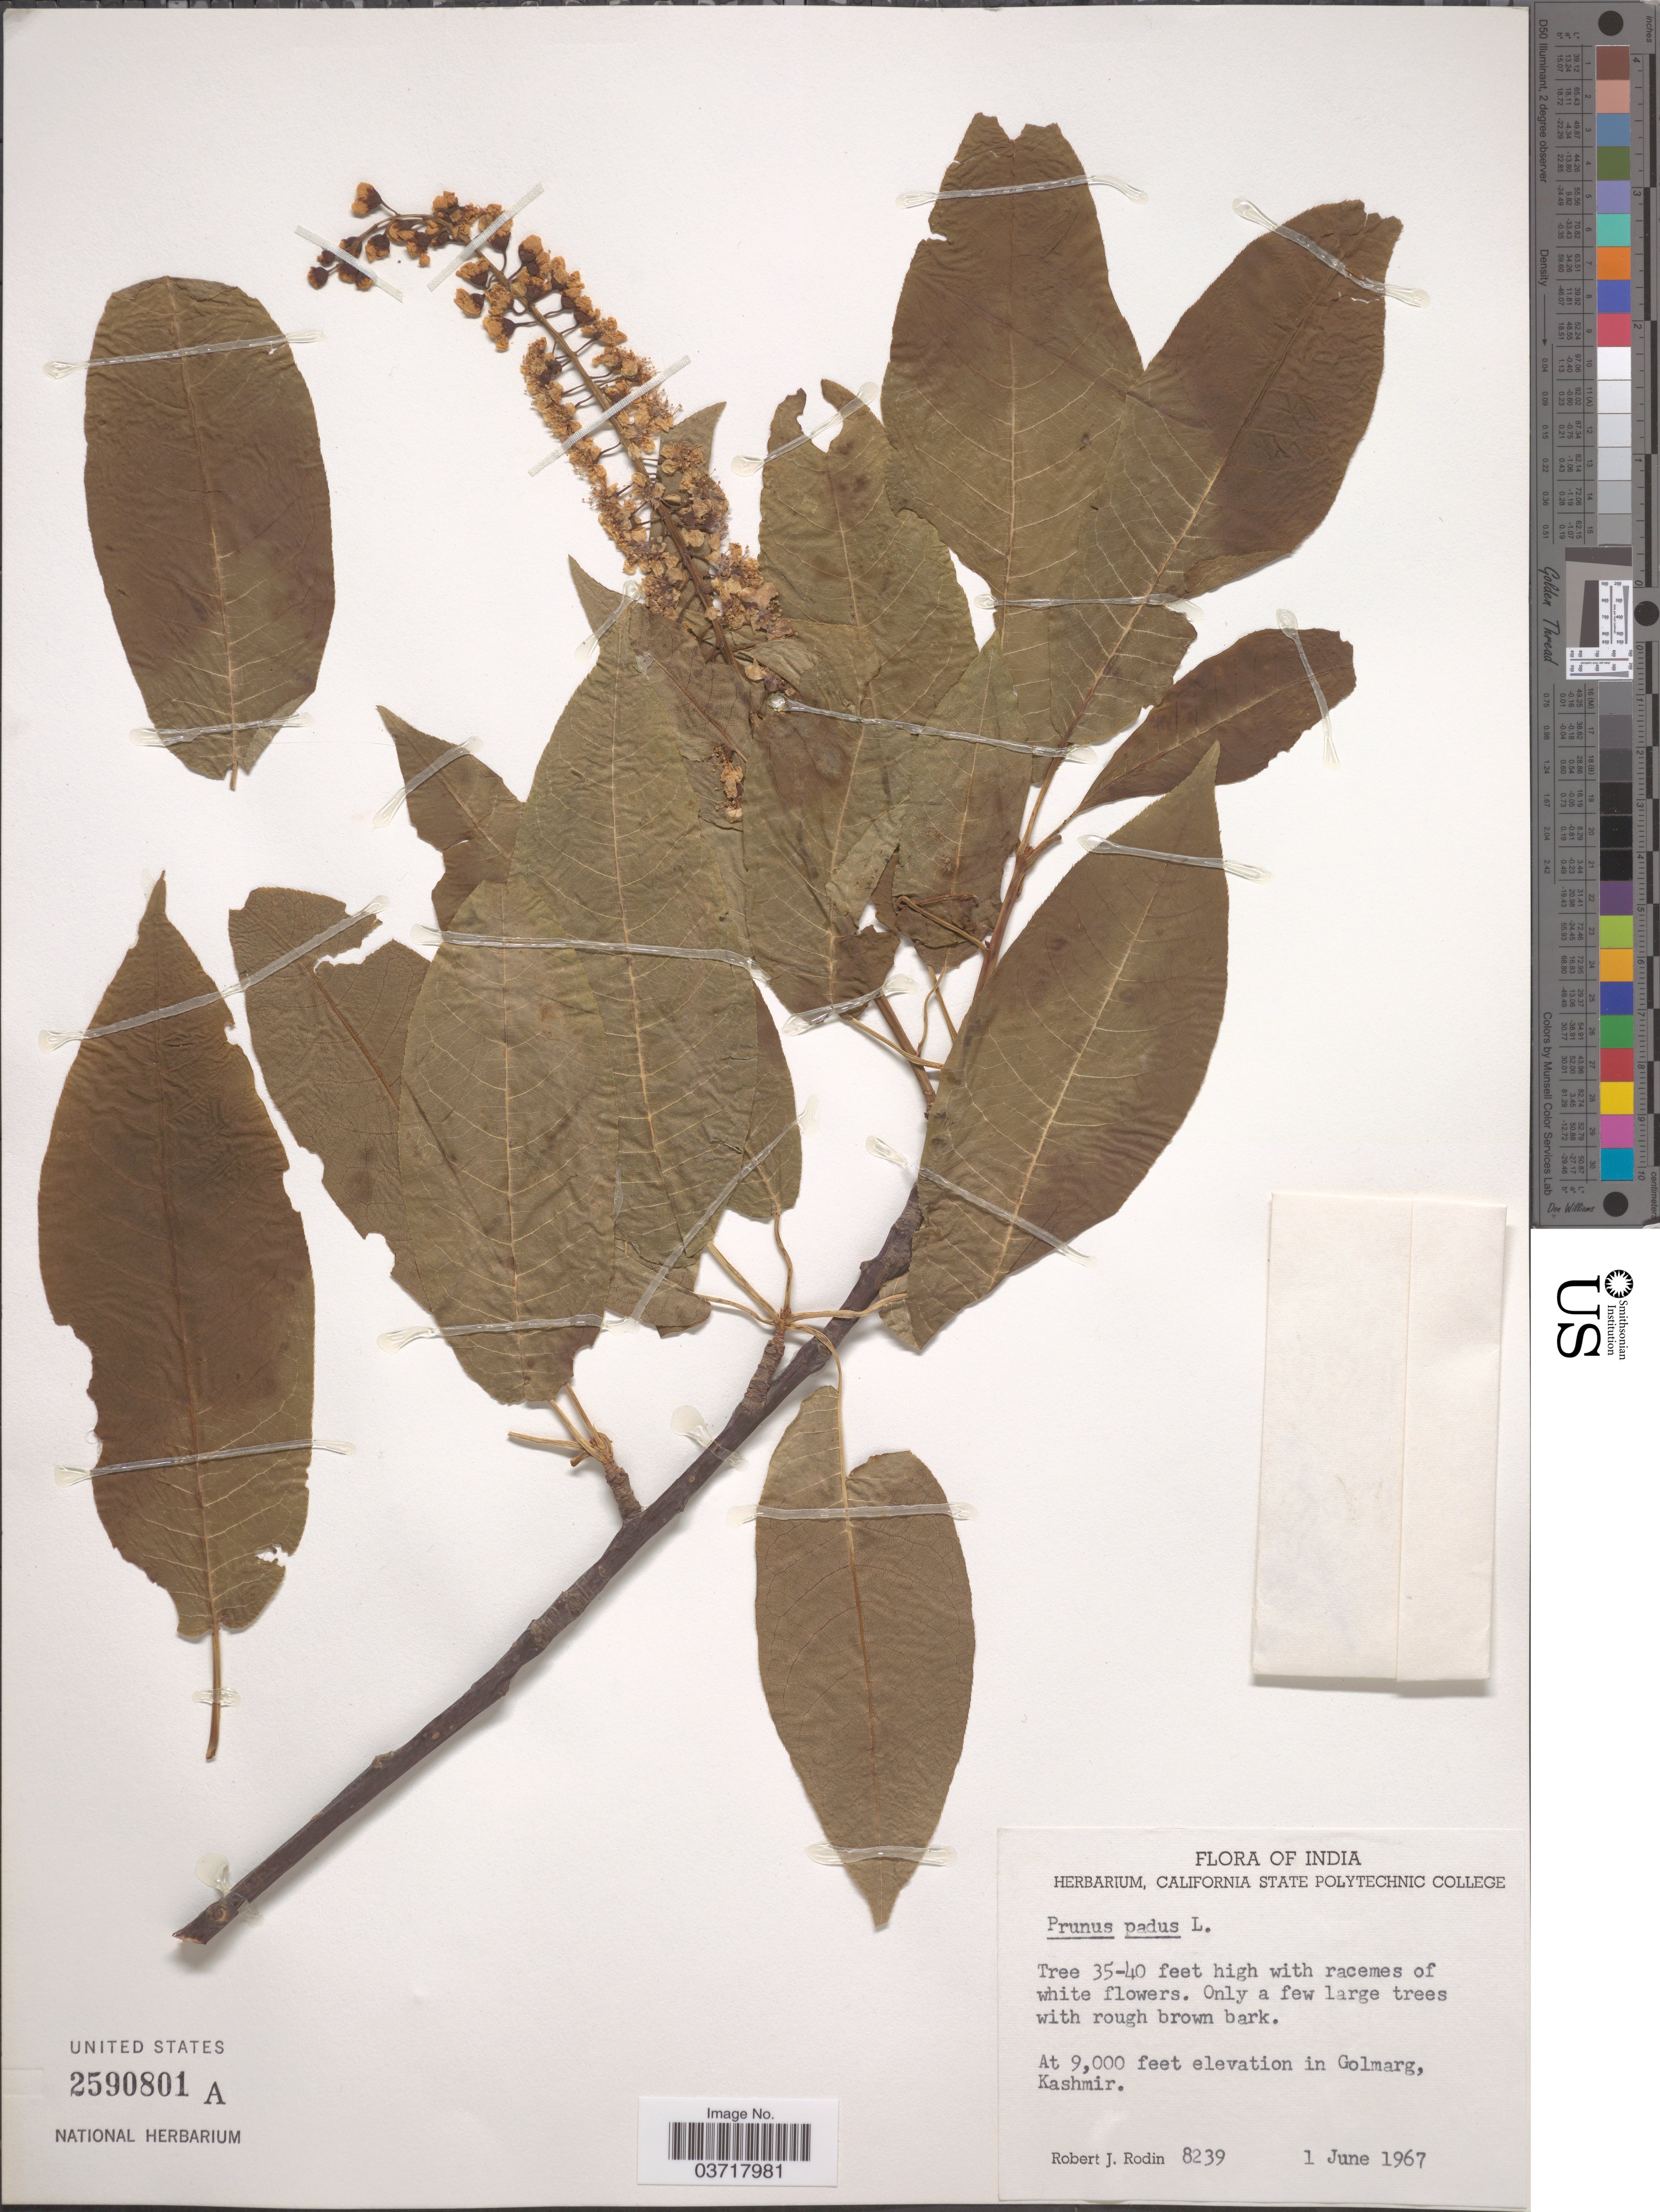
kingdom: Plantae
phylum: Tracheophyta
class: Magnoliopsida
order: Rosales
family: Rosaceae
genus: Prunus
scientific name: Prunus padus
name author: L.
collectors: R. J. Rodin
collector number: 8239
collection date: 1967-06-01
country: India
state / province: Jammu and Kashmir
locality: Golmarg, Kashmir.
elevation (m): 2743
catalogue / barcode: US 2590801A